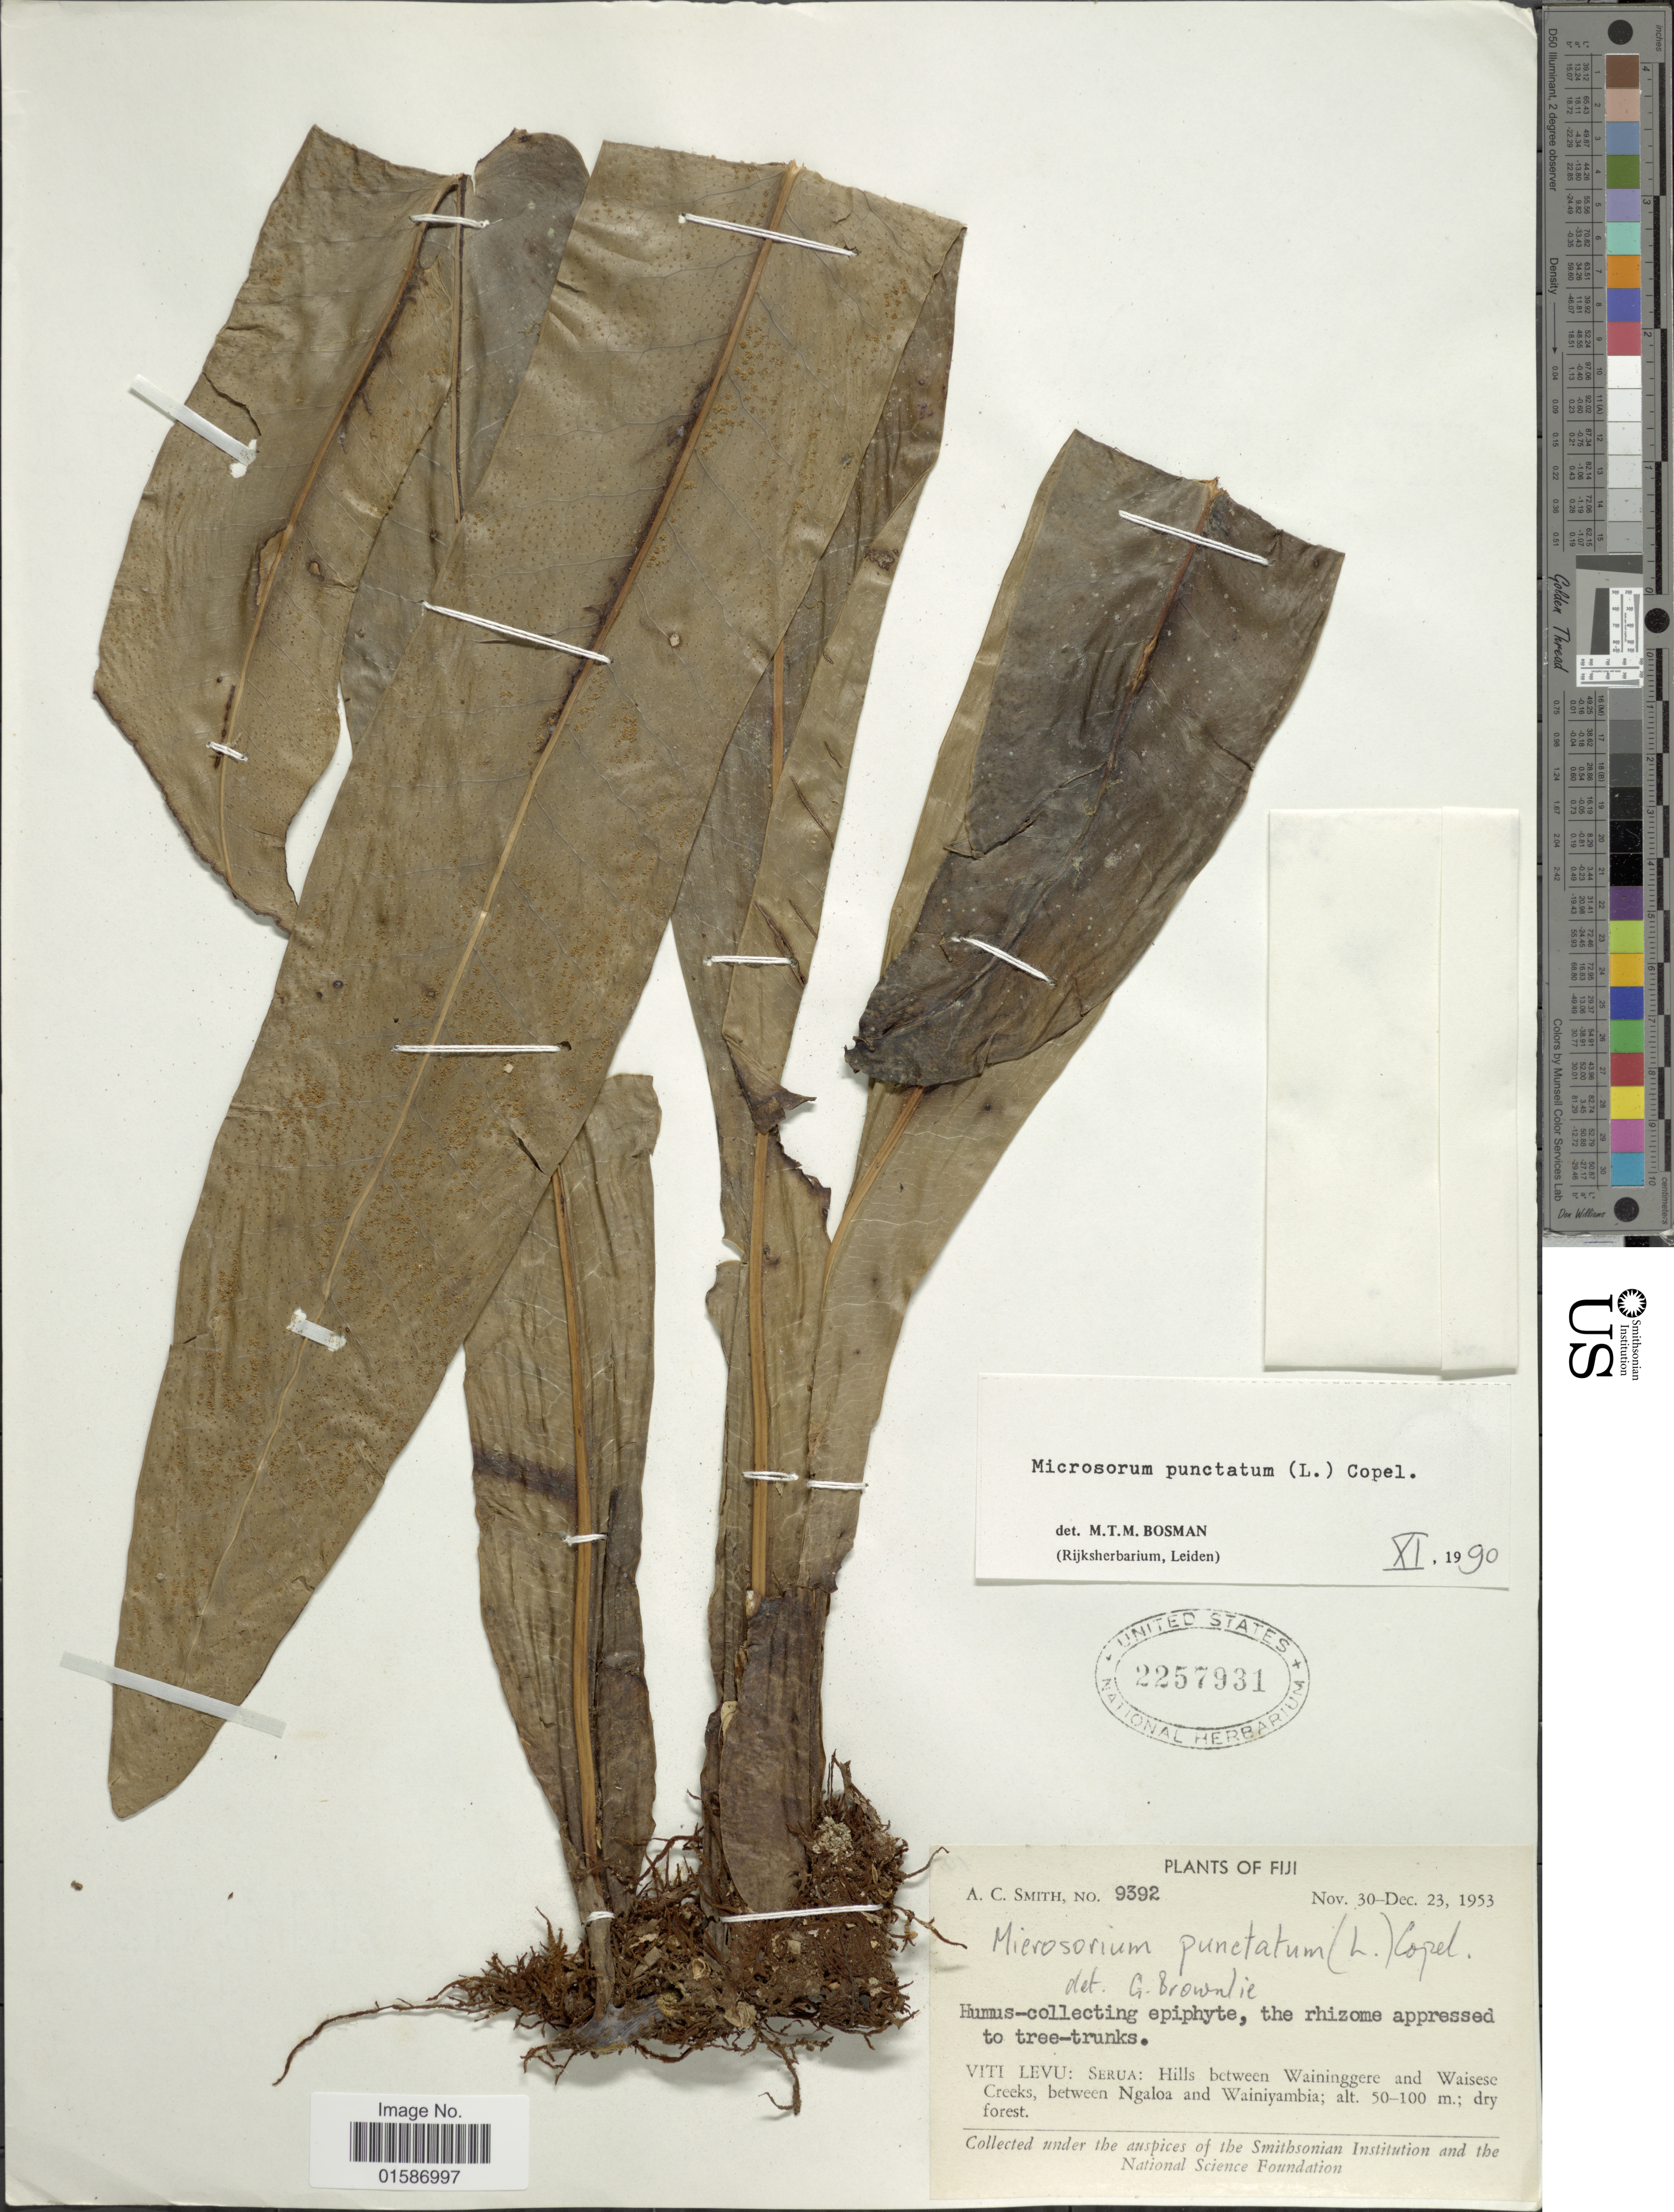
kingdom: Plantae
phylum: Tracheophyta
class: Polypodiopsida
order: Polypodiales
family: Polypodiaceae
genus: Microsorum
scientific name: Microsorum punctatum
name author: (L.) Copel.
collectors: A. C. Smith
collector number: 9392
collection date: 1953-11-30/1953-12-23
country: Fiji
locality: Viti Levu: Serua: Hills between Waininggere and Waisese Creeks, between Ngaloa and Wainiyambia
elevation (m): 50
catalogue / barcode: US 2257931